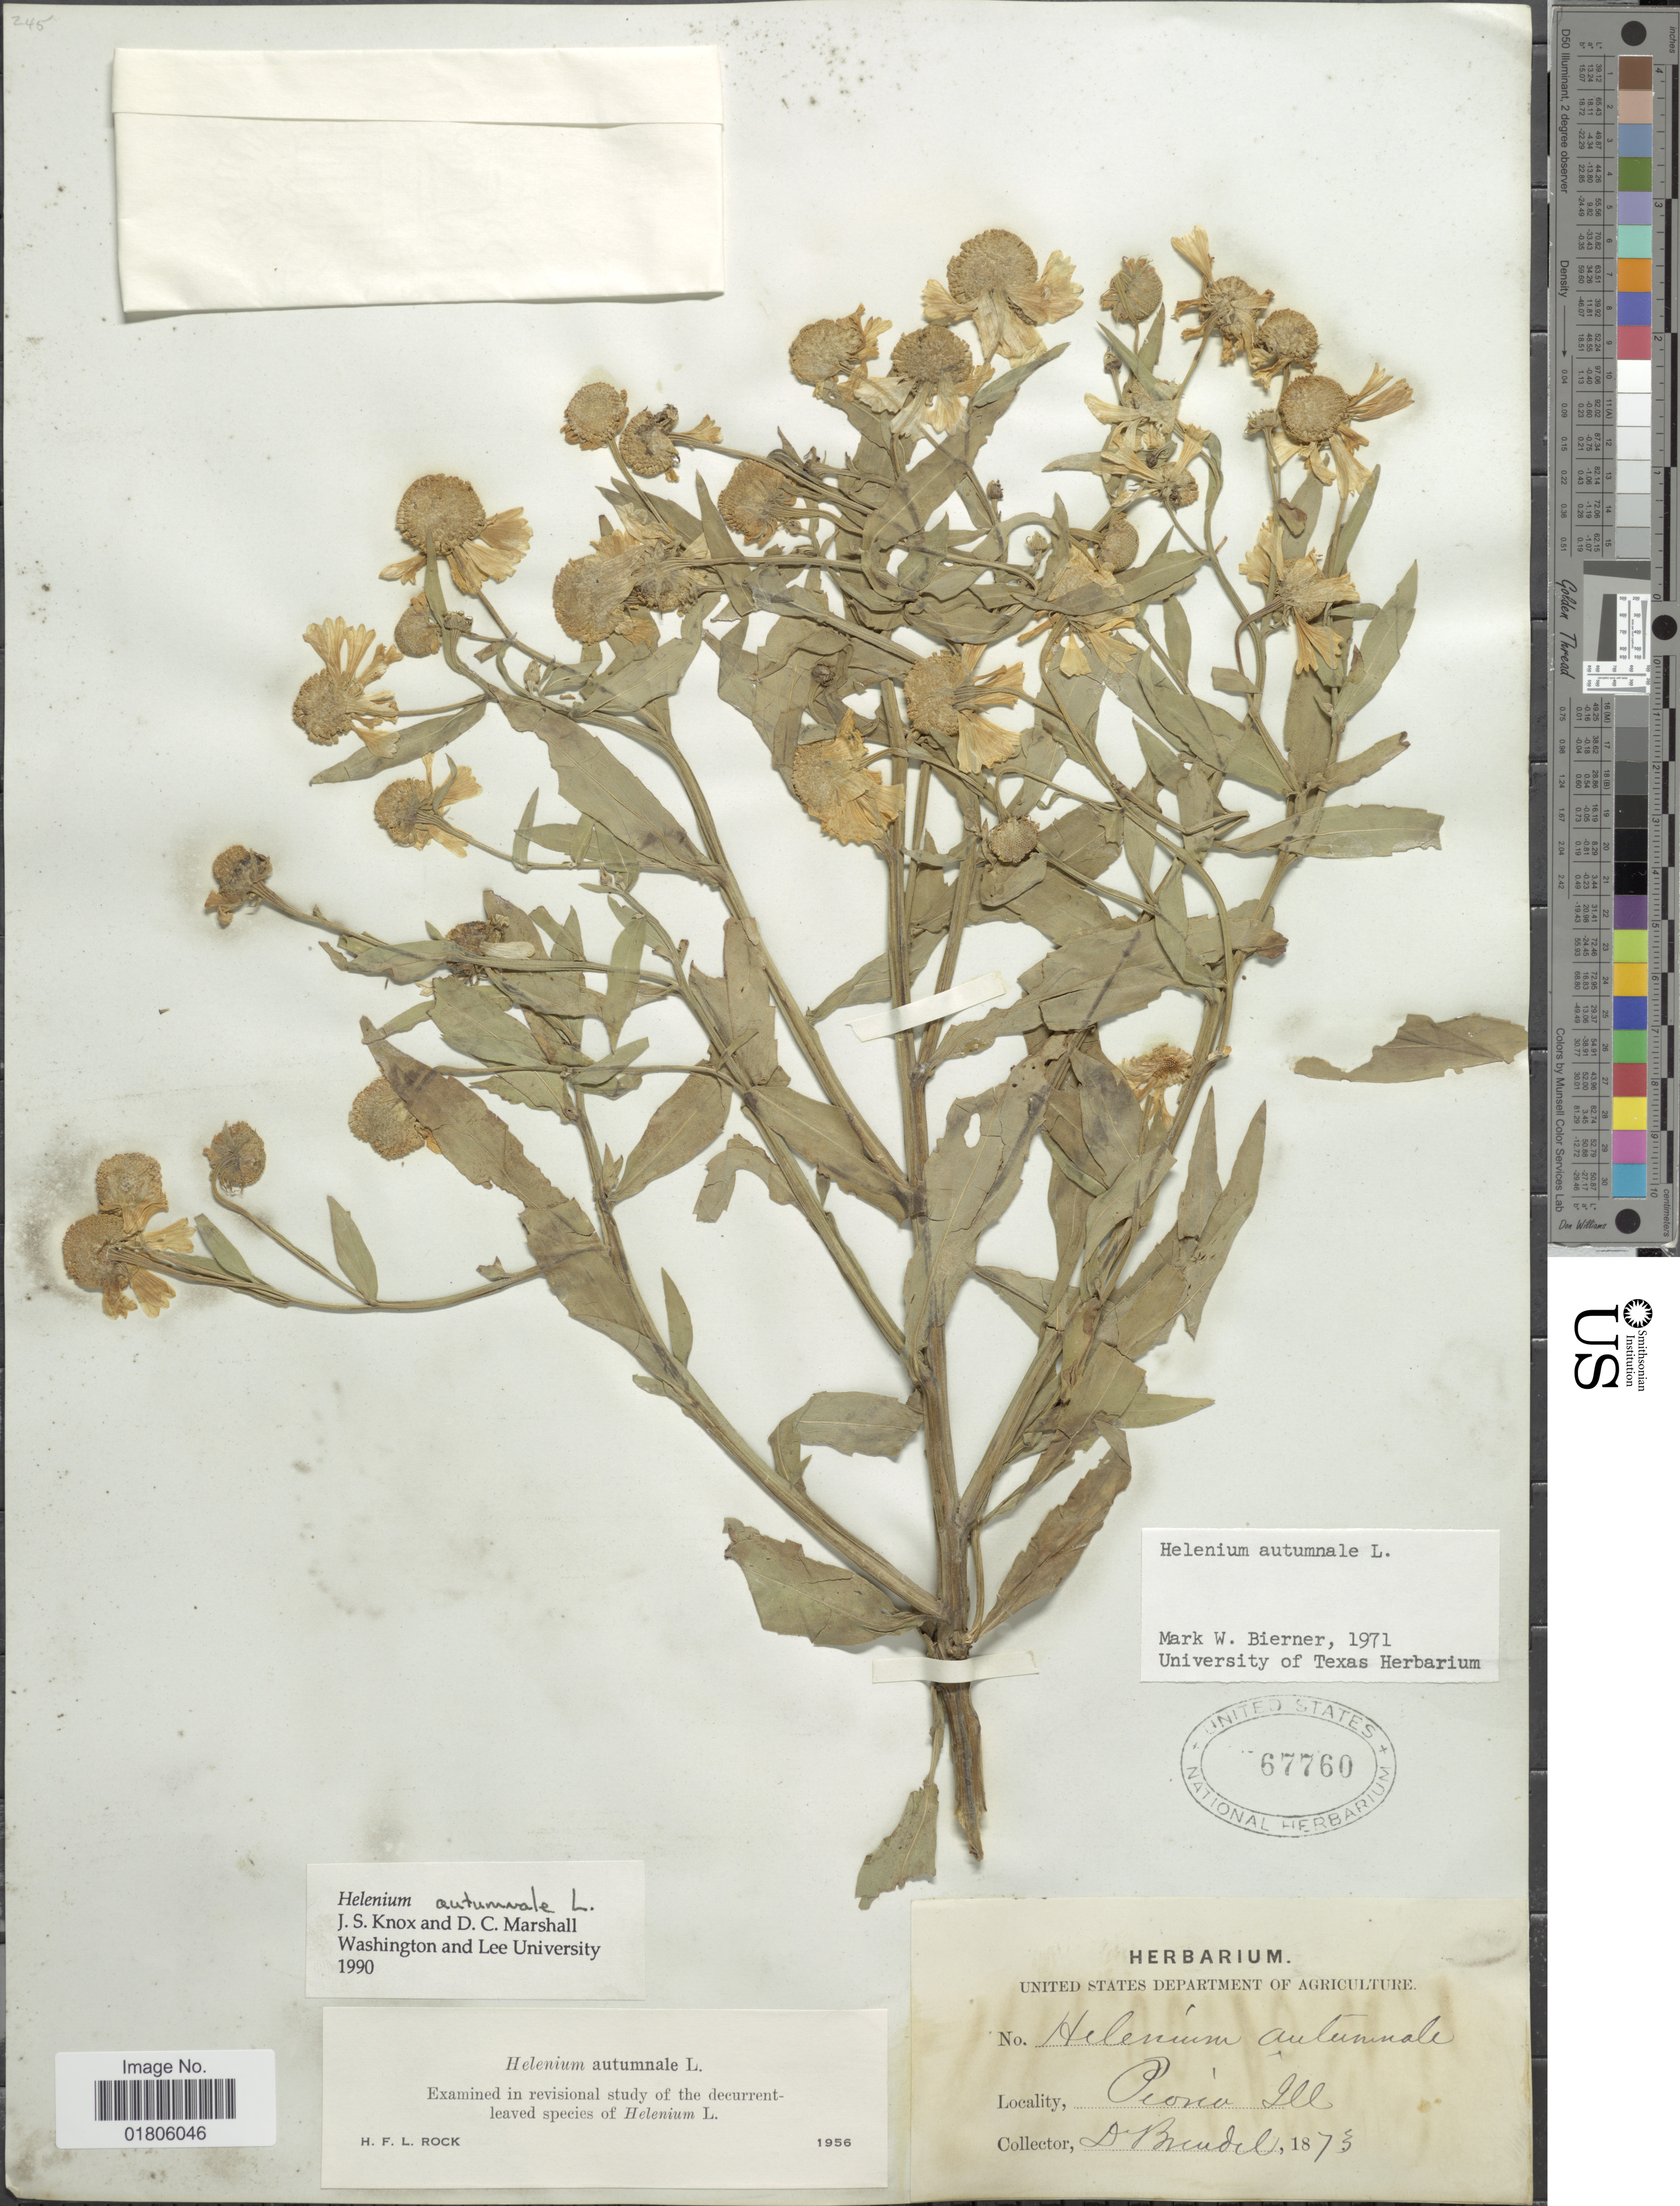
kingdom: Plantae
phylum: Tracheophyta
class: Magnoliopsida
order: Asterales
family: Asteraceae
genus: Helenium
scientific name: Helenium autumnale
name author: L.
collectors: -. Brendel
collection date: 1873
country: United States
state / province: Illinois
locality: Peoria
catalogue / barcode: US 67760